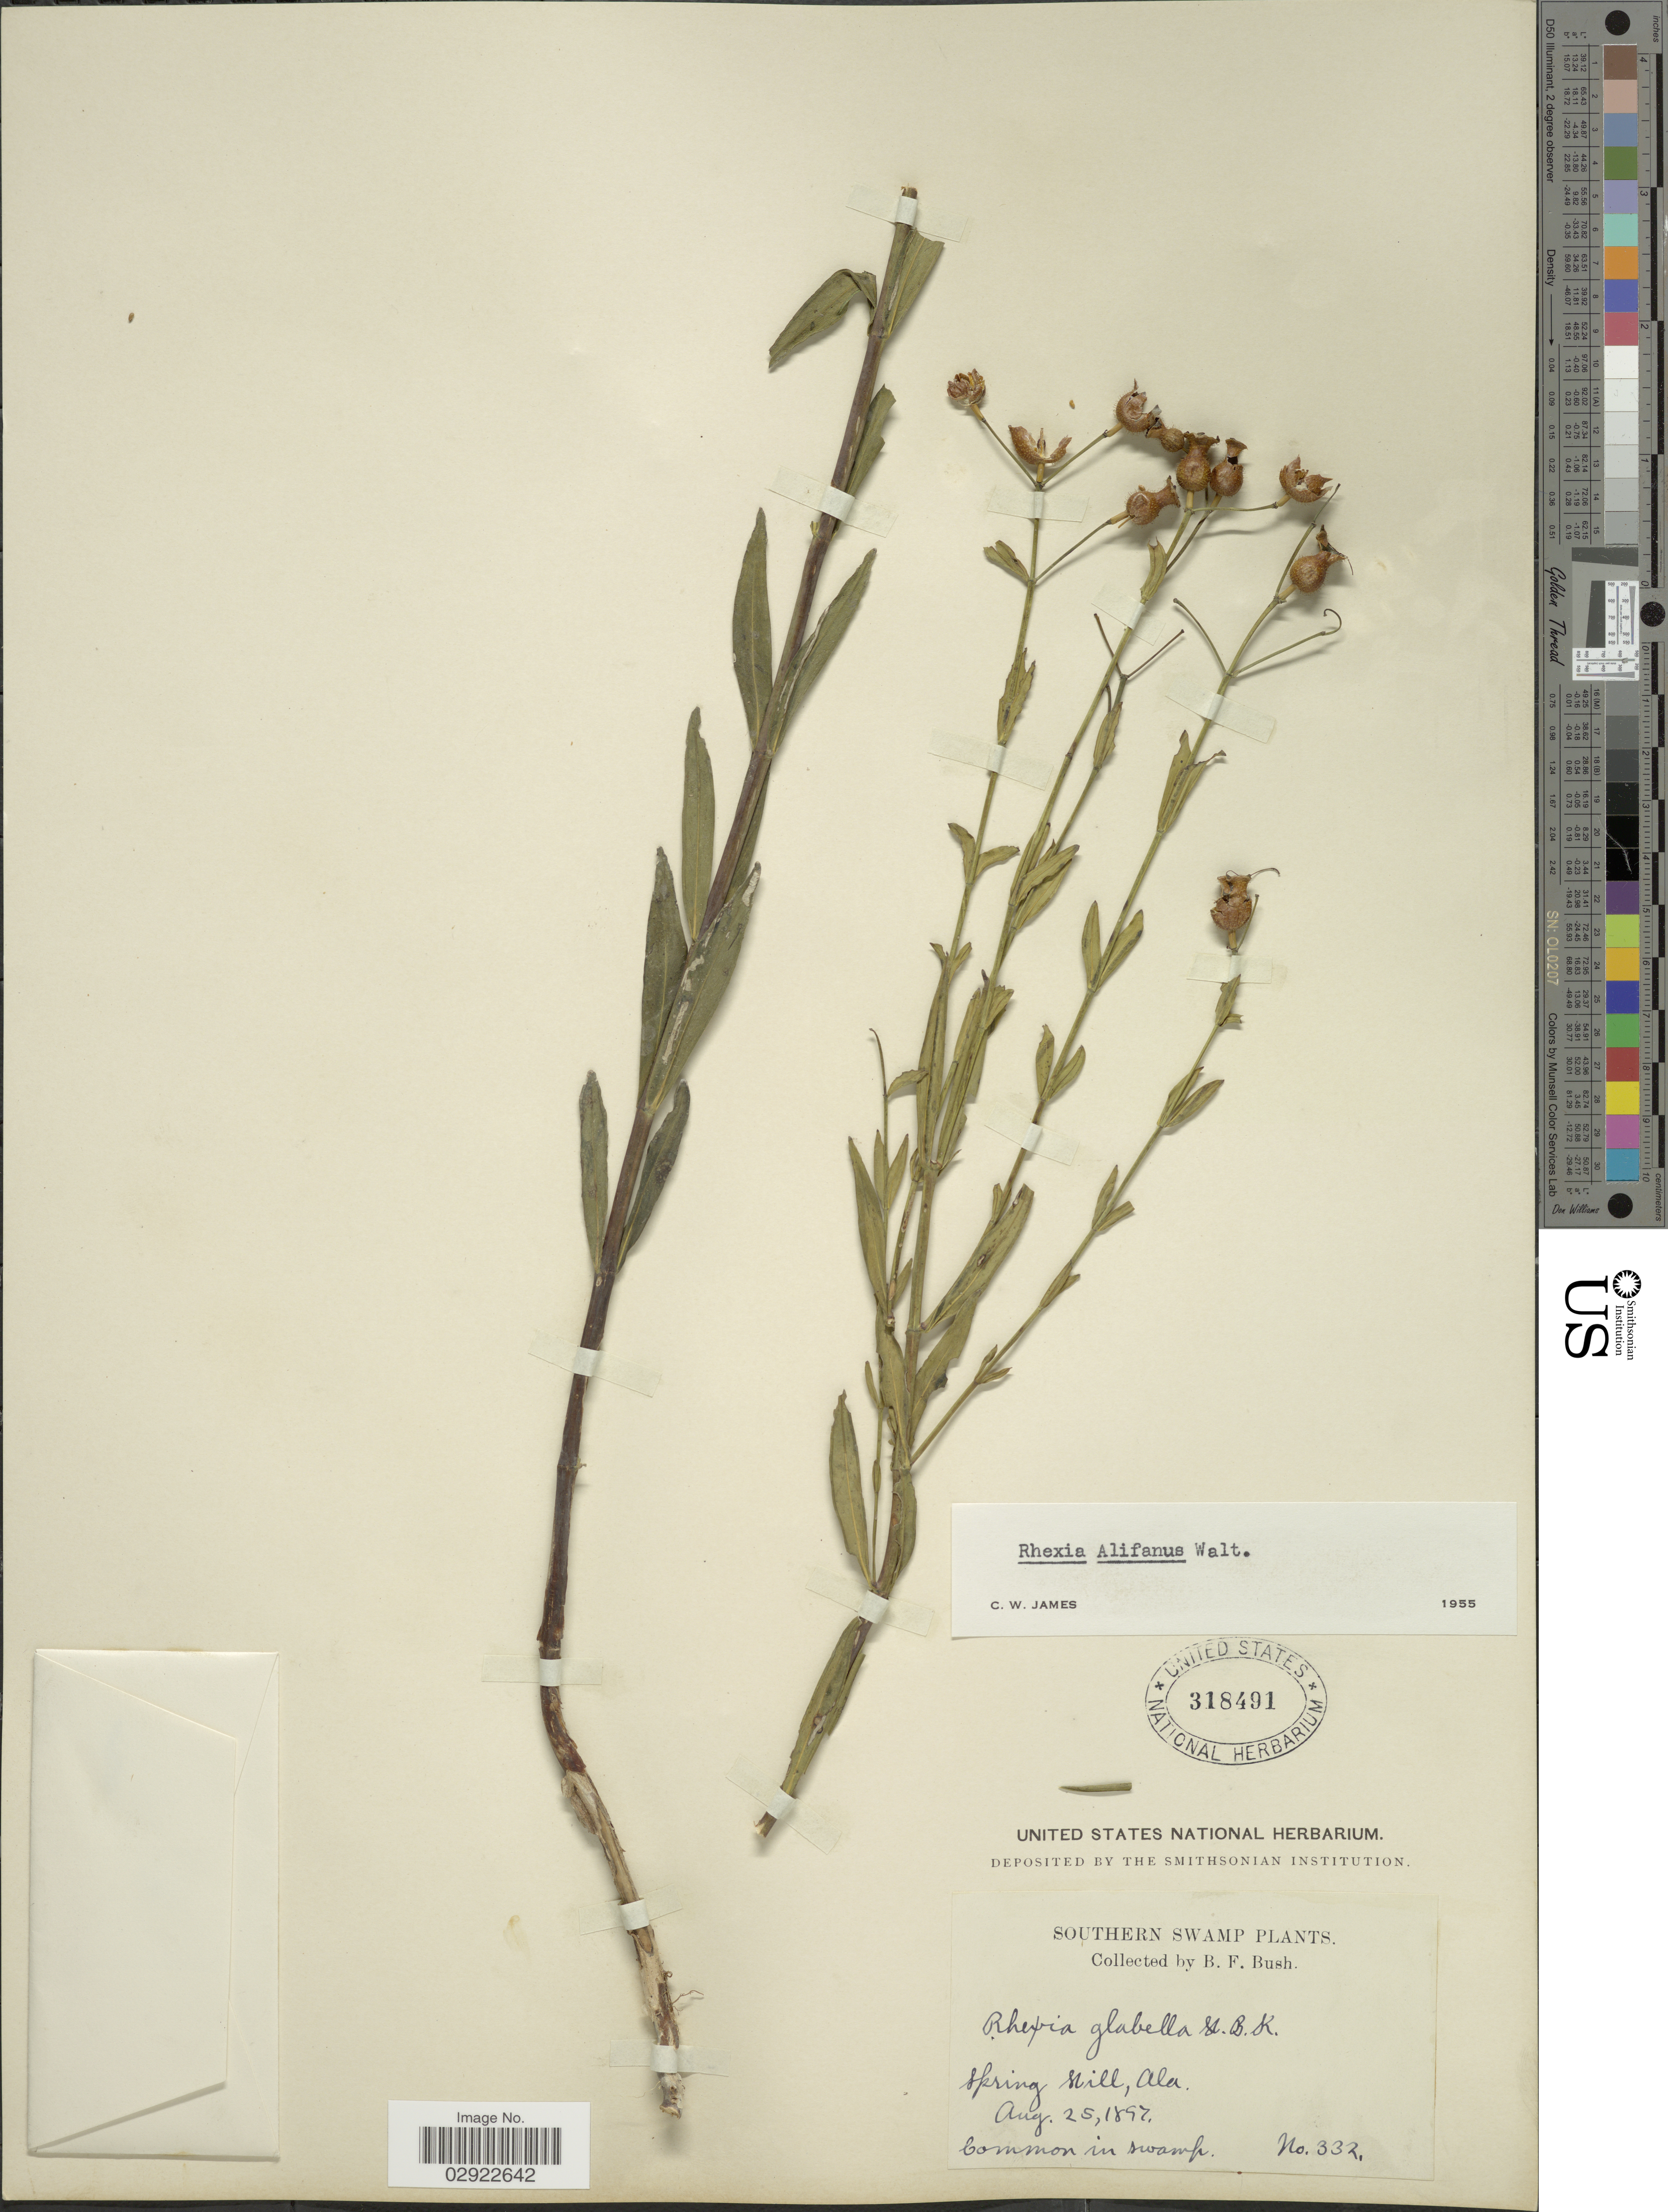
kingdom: Plantae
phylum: Tracheophyta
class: Magnoliopsida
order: Myrtales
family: Melastomataceae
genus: Rhexia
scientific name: Rhexia alifanus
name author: Walter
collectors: B. F. Bush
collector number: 332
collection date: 1897-08-25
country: United States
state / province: Alabama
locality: Southern Swamp. Spring Hill.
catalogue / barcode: US 318491